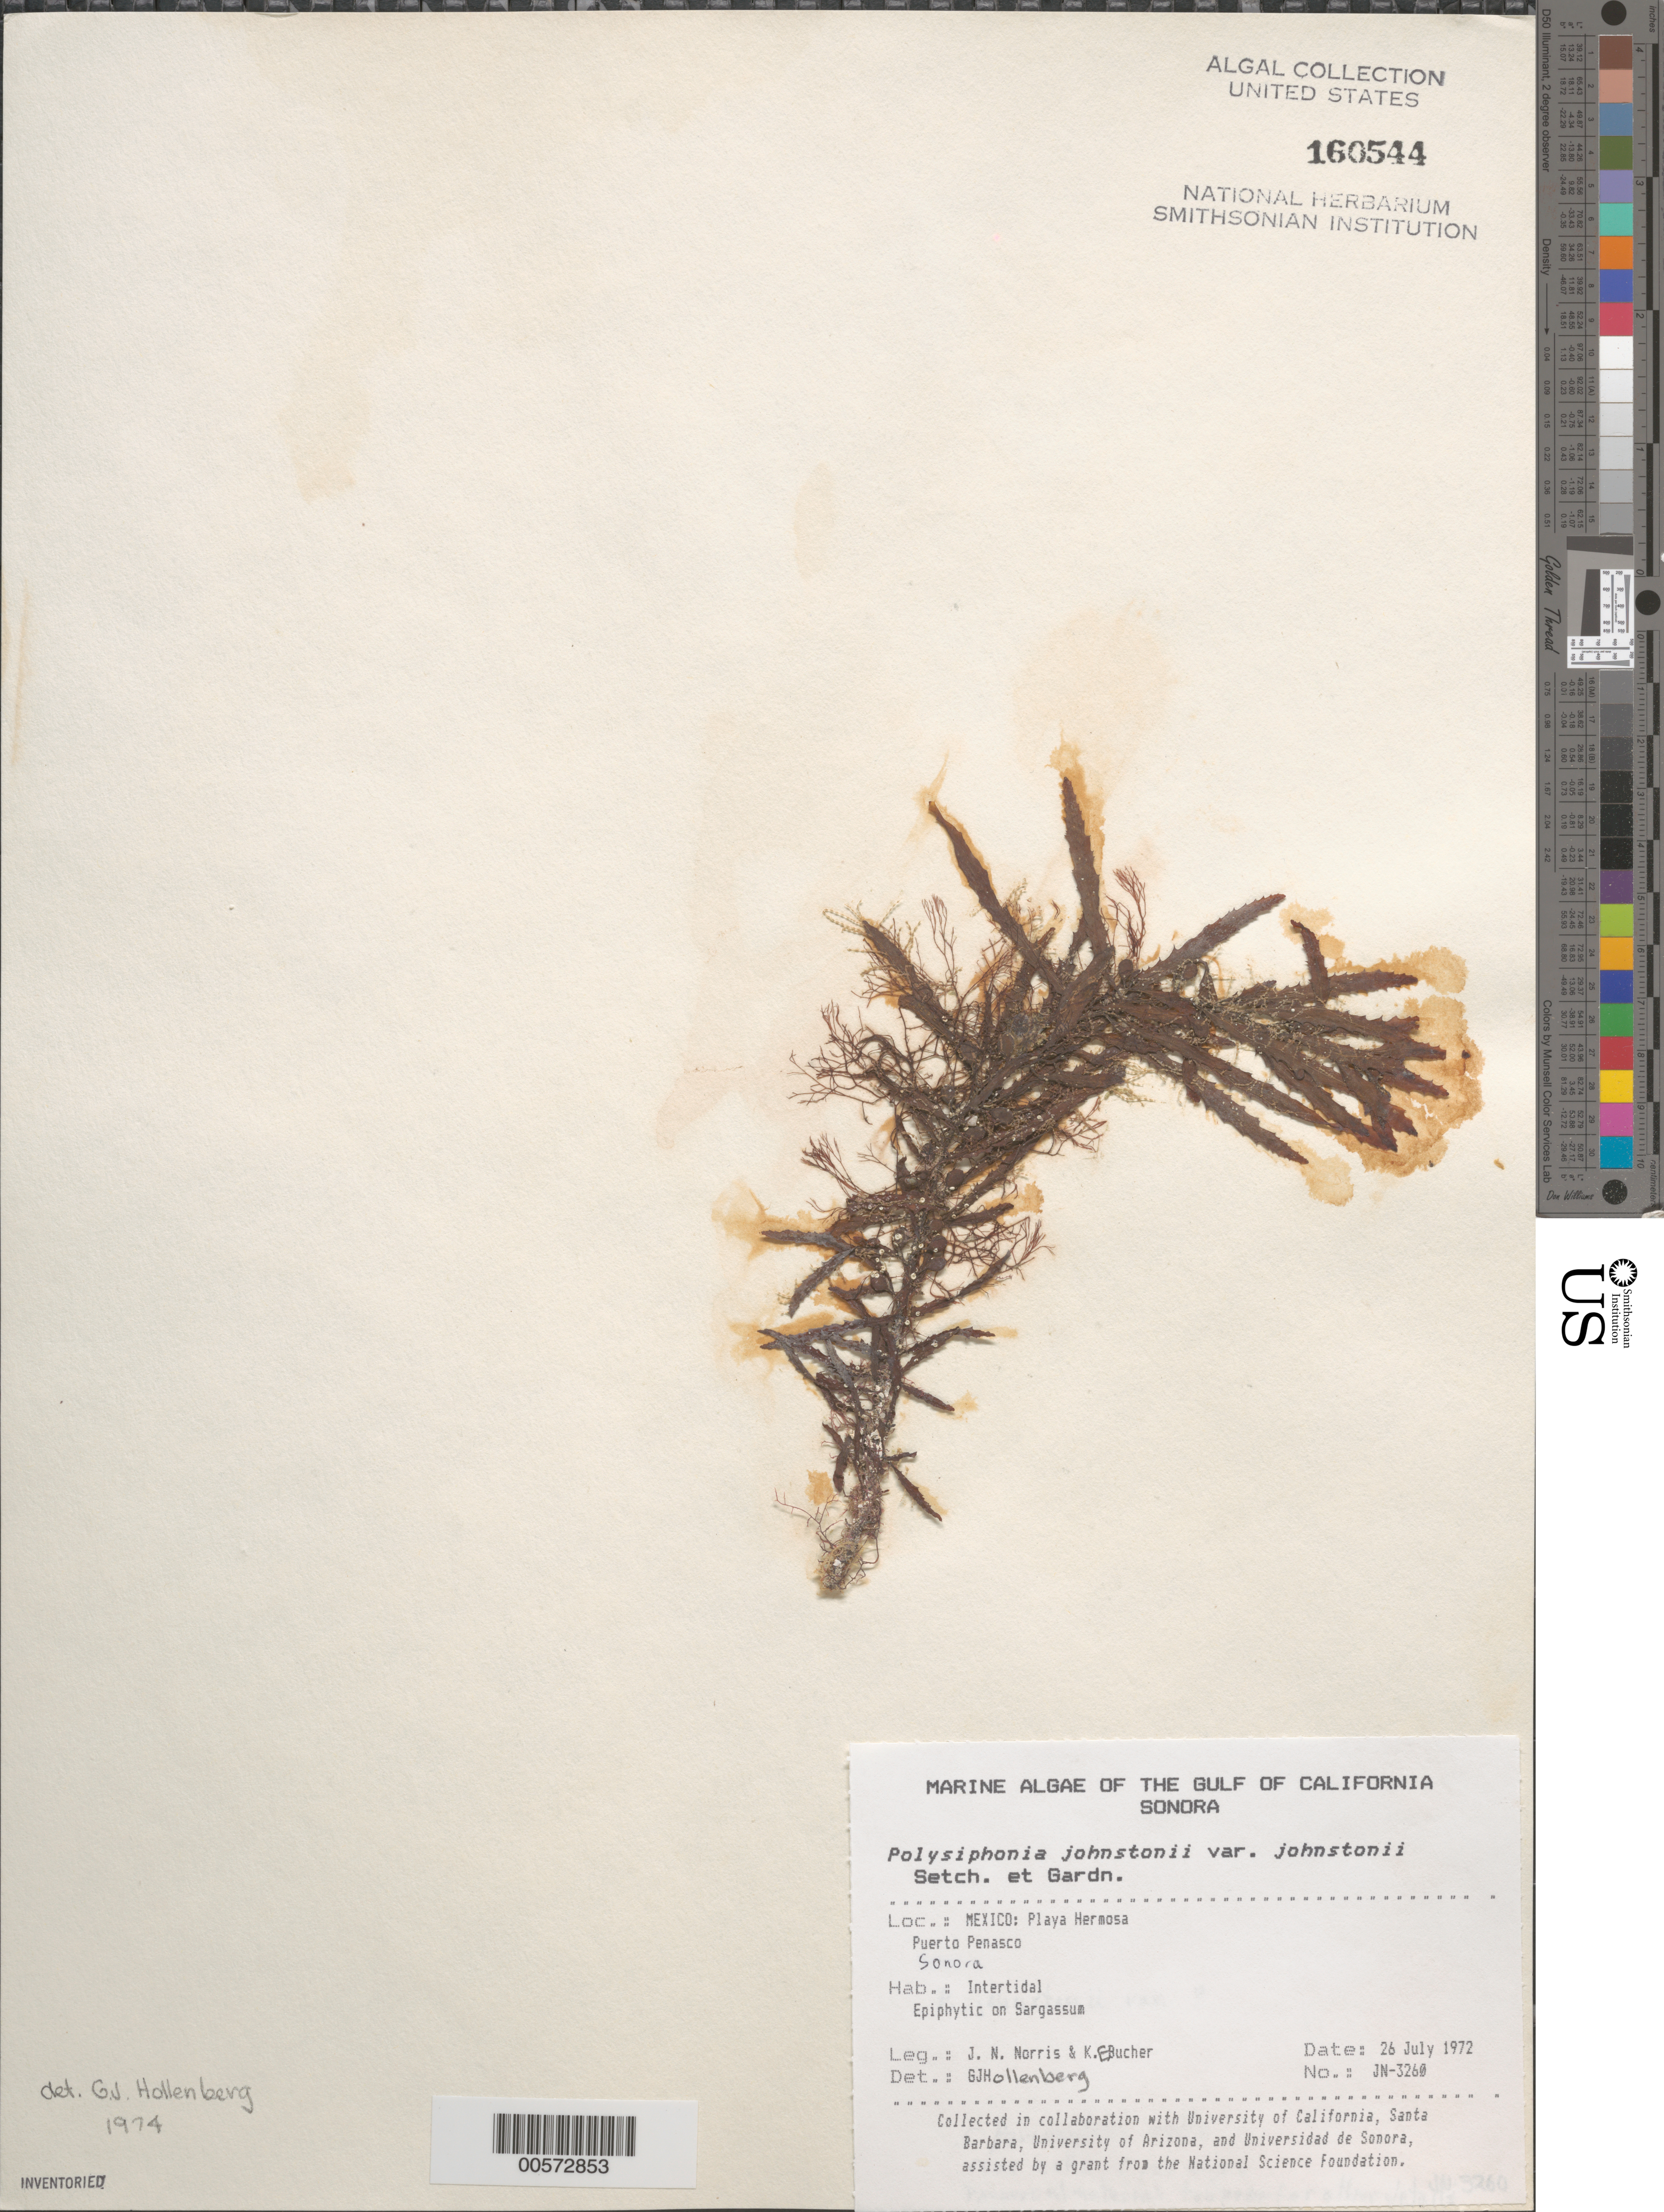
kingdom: Plantae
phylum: Rhodophyta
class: Florideophyceae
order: Ceramiales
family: Rhodomelaceae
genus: Melanothamnus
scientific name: Melanothamnus johnstonii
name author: (Setchell & N.L. Gardner) Diaz-Tapia & Maggs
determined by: Algae name updating Project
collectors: J. N. Norris & K. E. Bucher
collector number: JN-3260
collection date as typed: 26 Jul 1972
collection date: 1972-07-26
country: Mexico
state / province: Sonora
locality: Playa Hermosa, Puerto Penasco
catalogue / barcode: US 160544